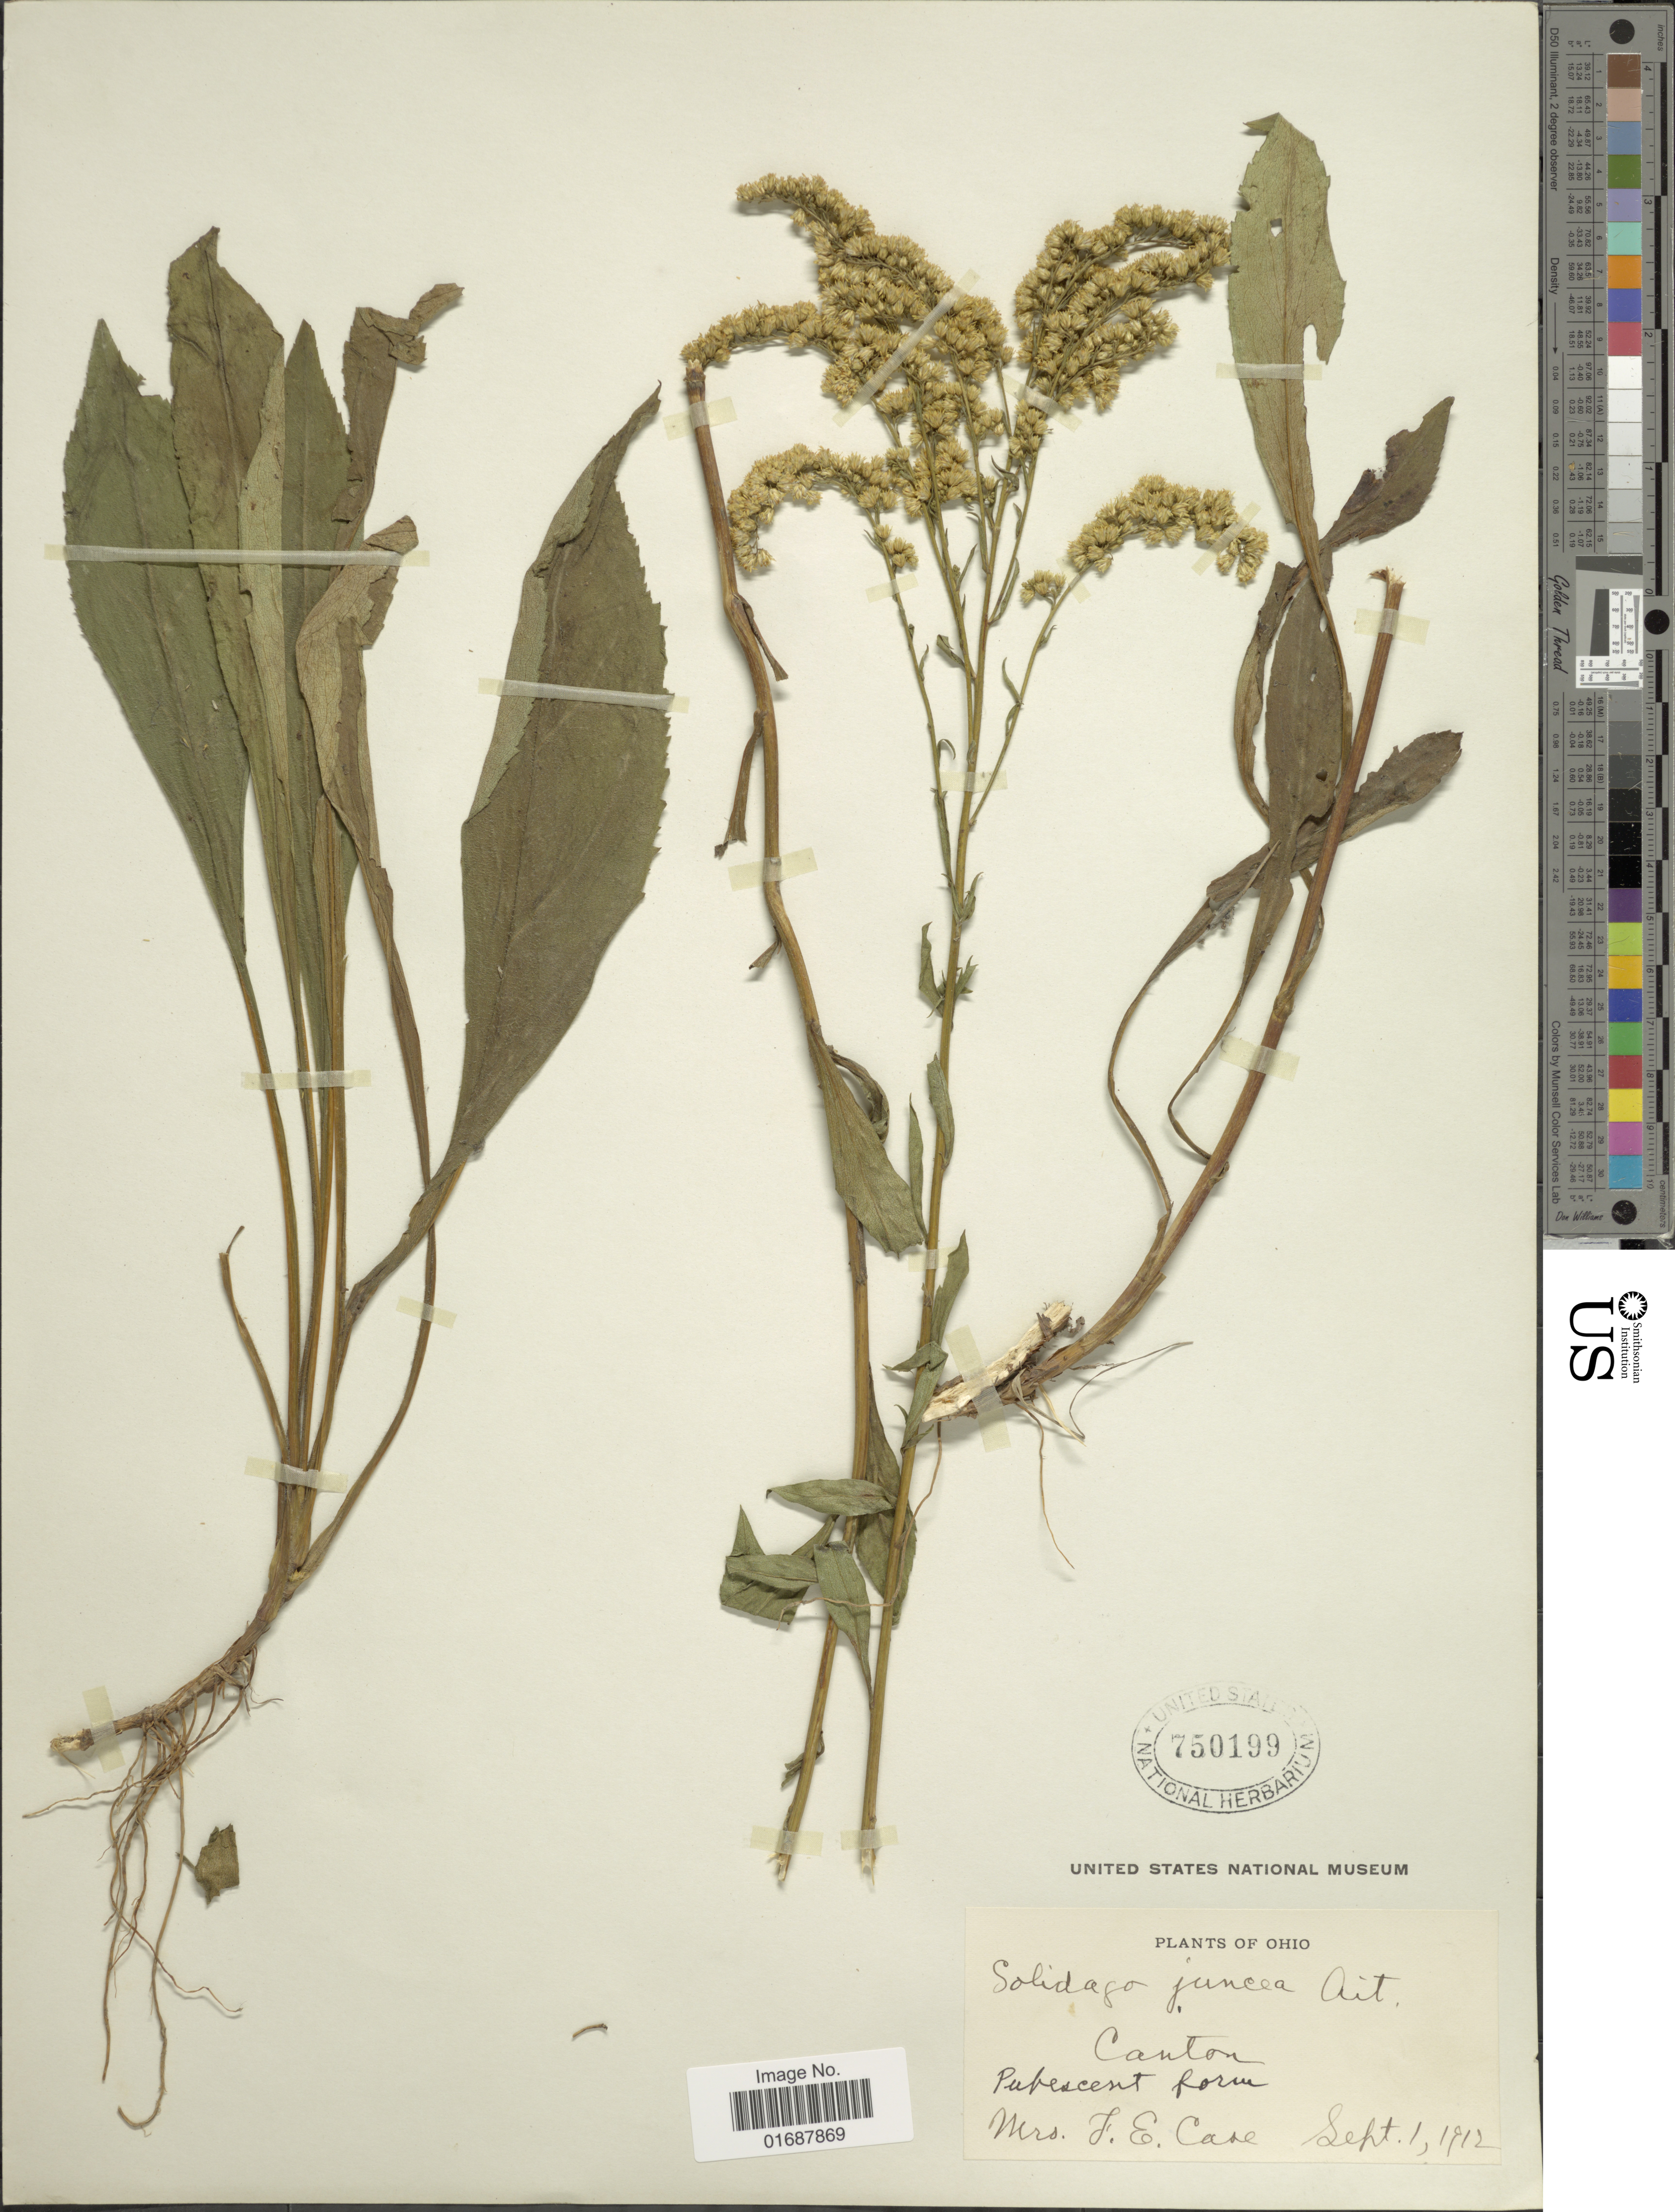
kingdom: Plantae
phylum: Tracheophyta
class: Magnoliopsida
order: Asterales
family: Asteraceae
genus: Solidago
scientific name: Solidago juncea var. scabrella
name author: (Torr. & A. Gray) A. Gray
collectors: J. Case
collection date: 1912-09-01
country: United States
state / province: Ohio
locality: Ohio, Canton.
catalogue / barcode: US 750199